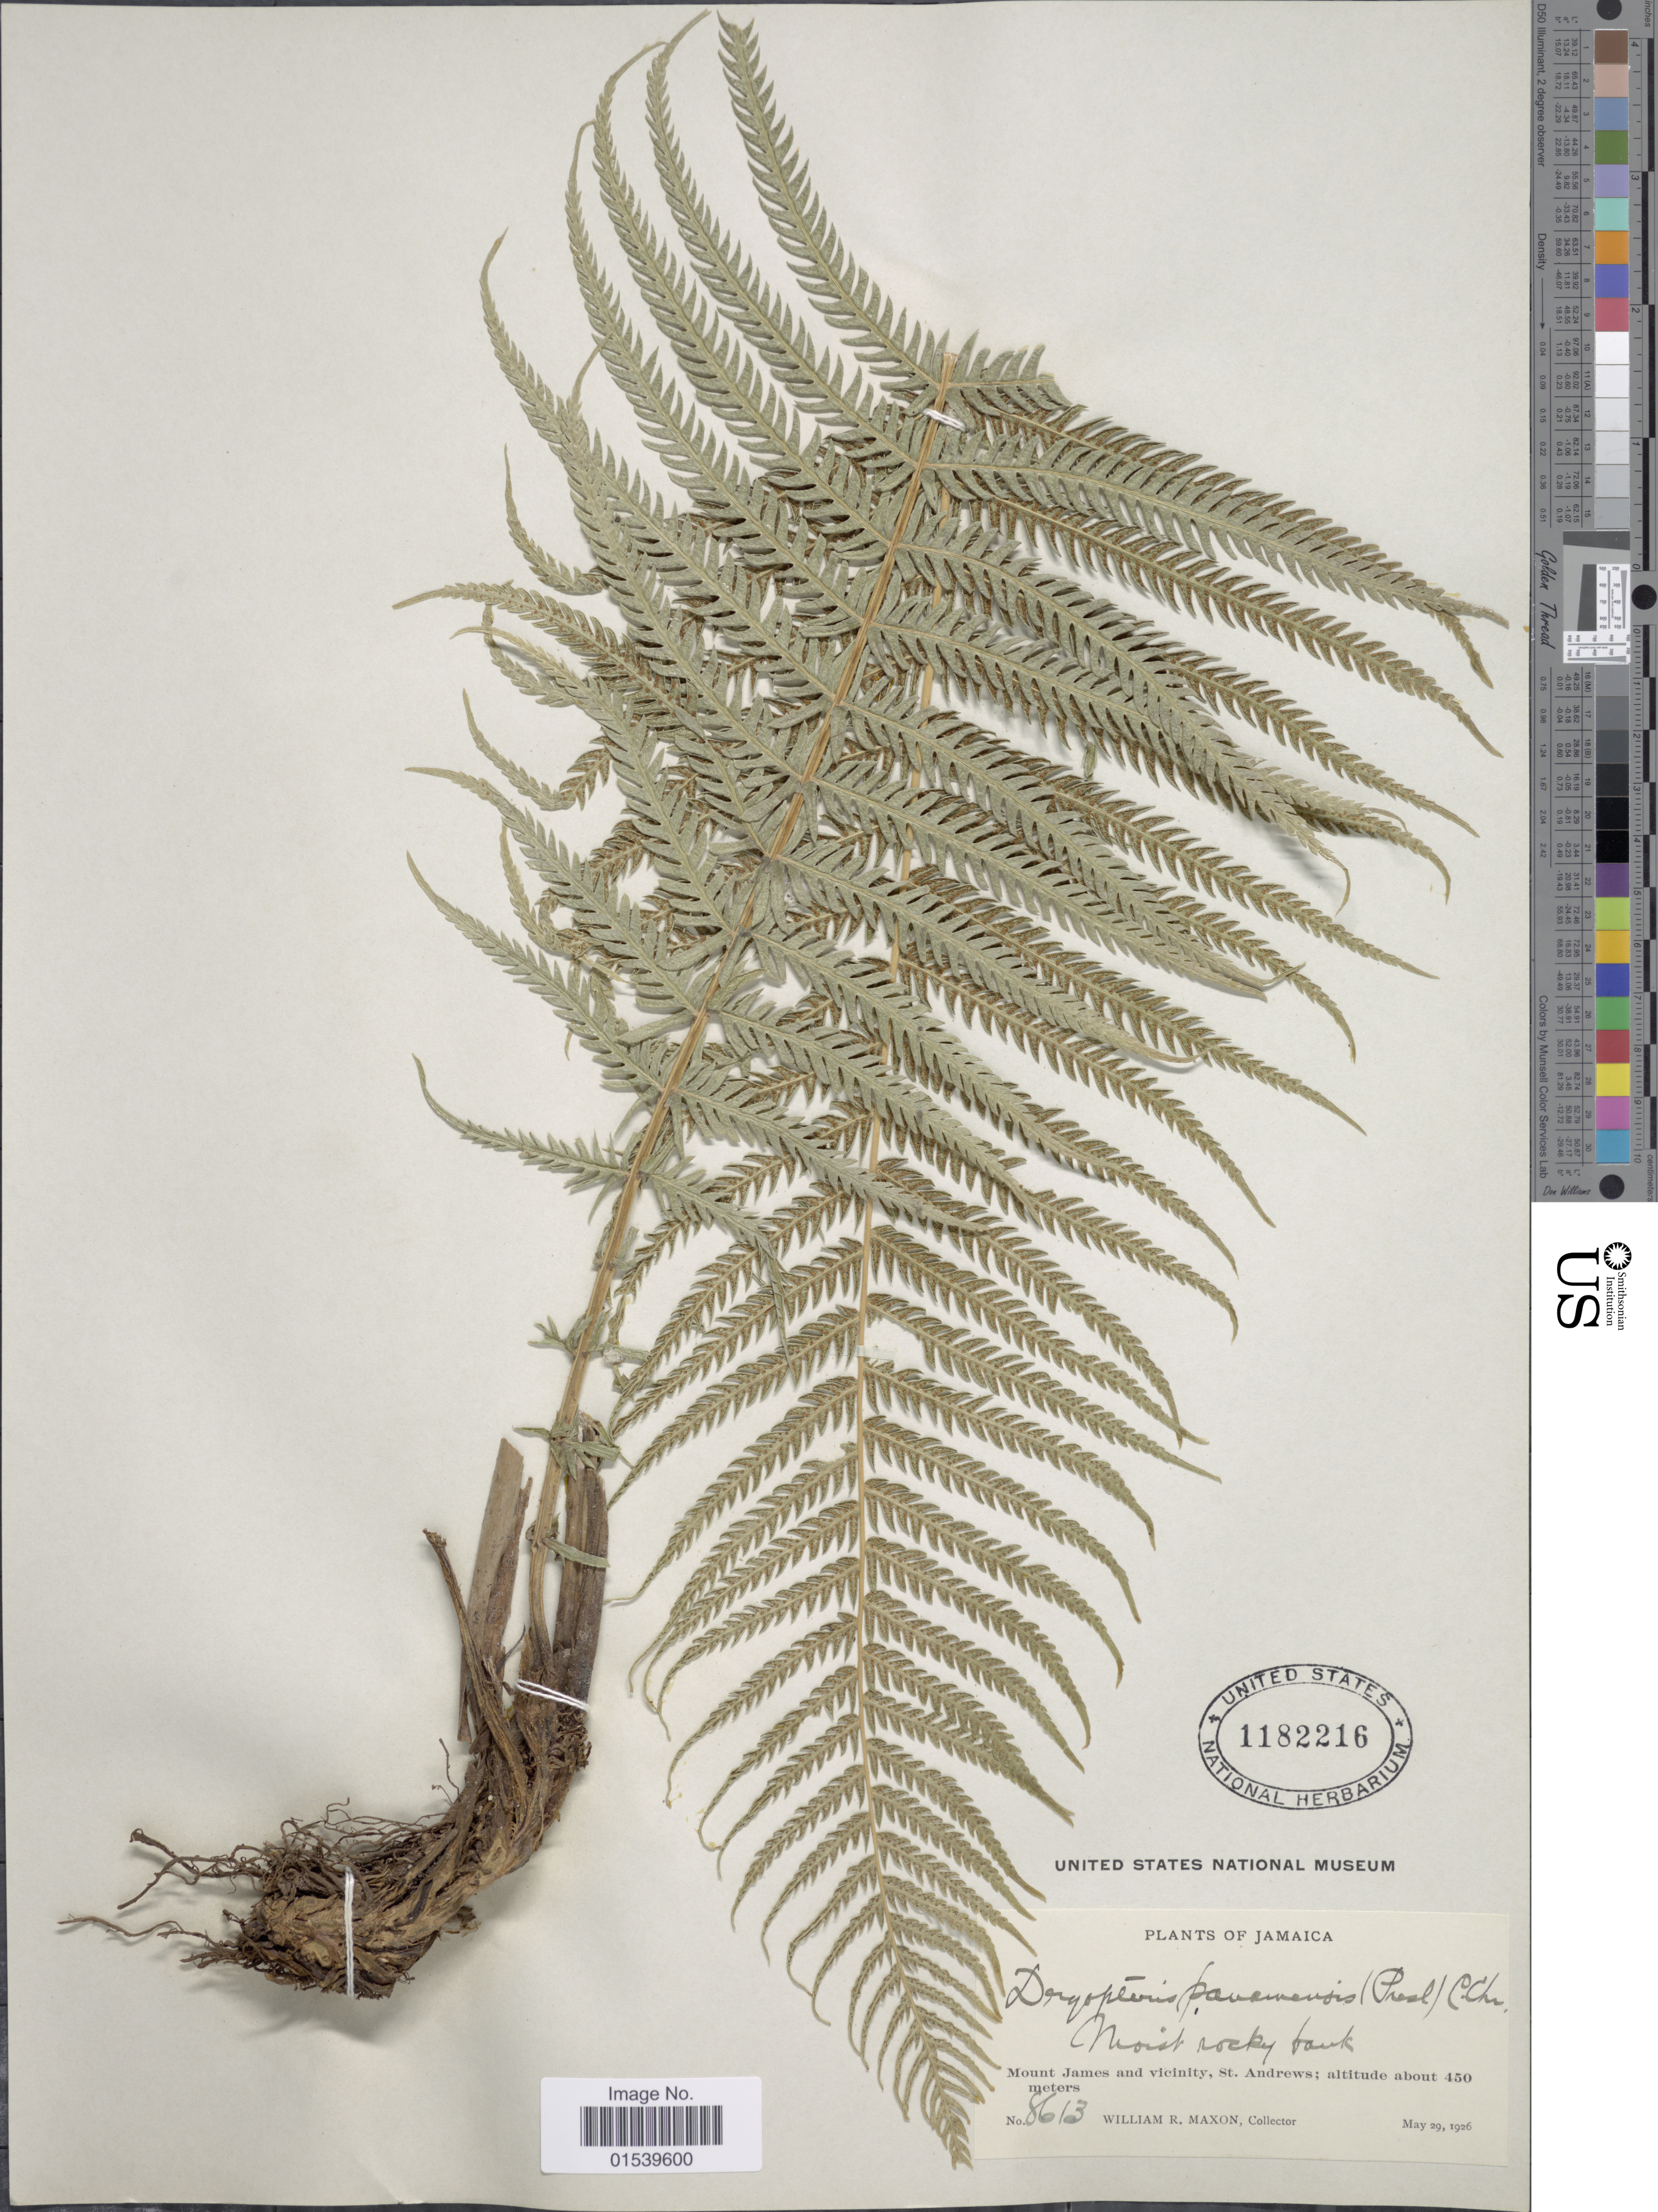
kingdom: Plantae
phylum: Tracheophyta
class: Polypodiopsida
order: Polypodiales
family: Thelypteridaceae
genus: Amauropelta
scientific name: Amauropelta resinifera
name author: (Desv.) Pic. Serm.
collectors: W. R. Maxon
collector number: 8613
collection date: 1926-05-29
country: Jamaica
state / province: Saint Andrew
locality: Mount James and vicinity, St. Andrews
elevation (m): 450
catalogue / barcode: US 1182216